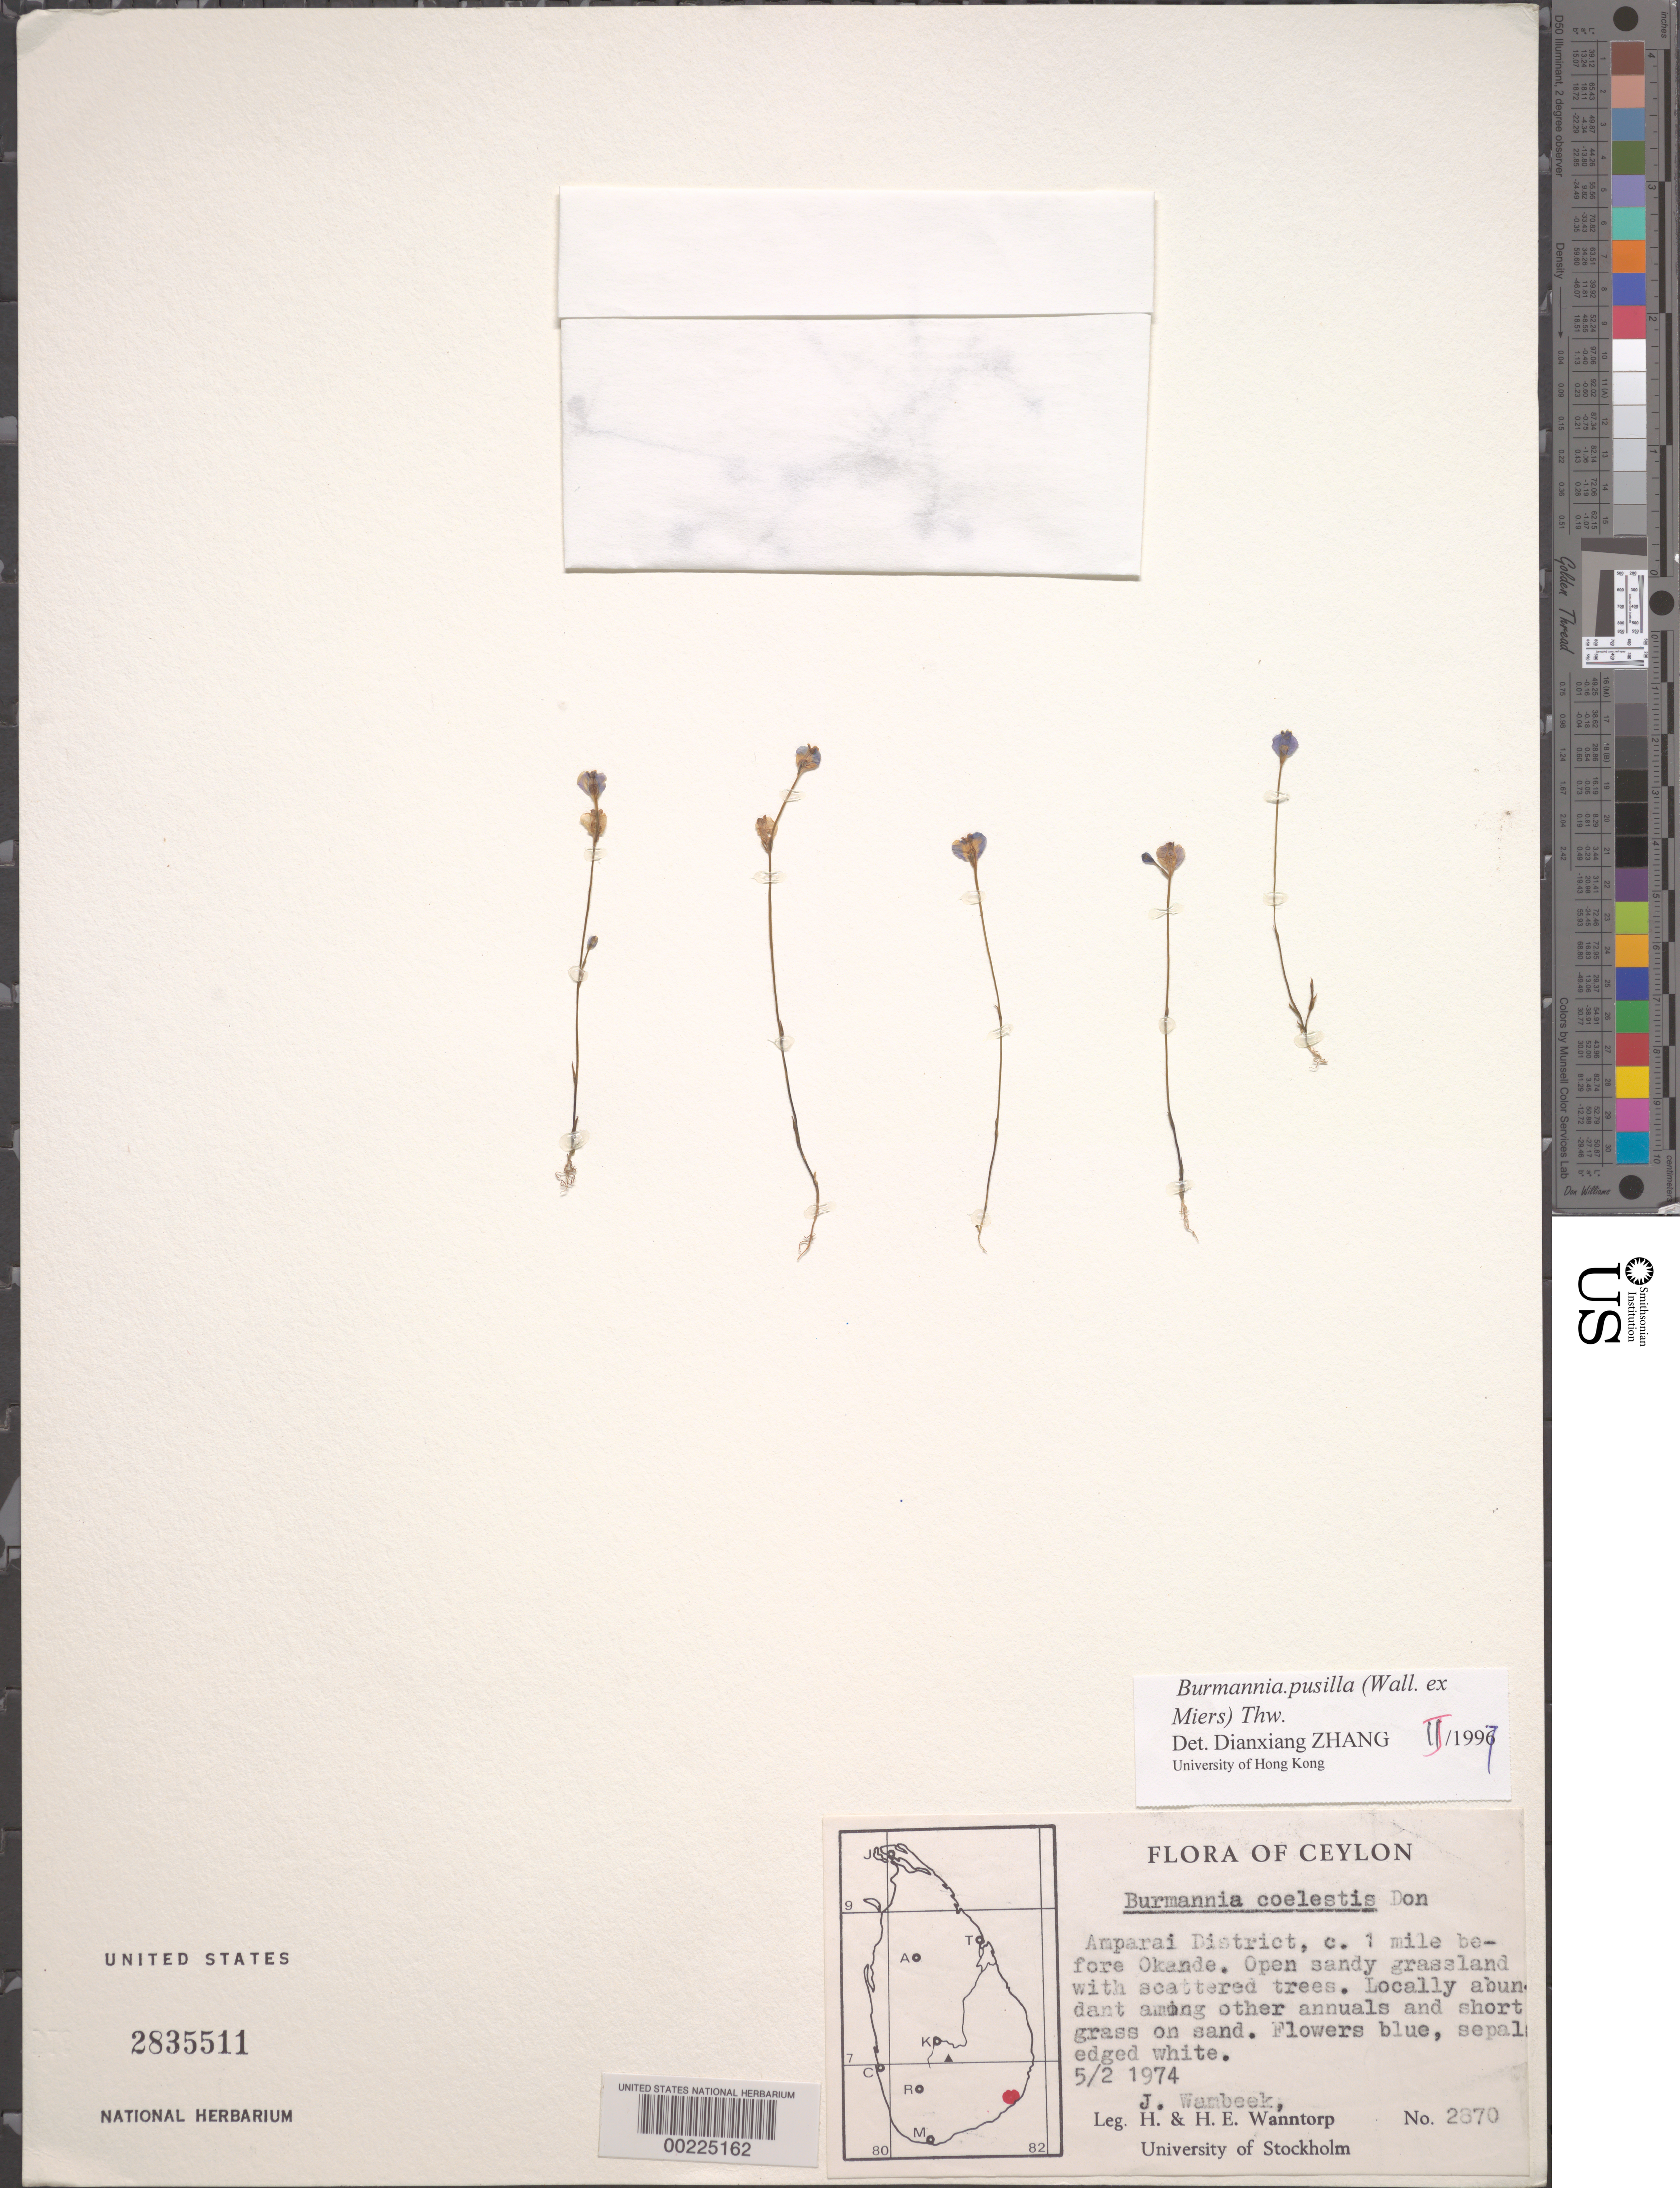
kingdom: Plantae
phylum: Tracheophyta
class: Liliopsida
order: Dioscoreales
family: Burmanniaceae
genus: Burmannia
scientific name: Burmannia pusilla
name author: Thwaites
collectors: J. Wambeek, H. Wanntorp & H.-E. Wanntorp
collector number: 2870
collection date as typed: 05 Feb 1974 or 02 May 1974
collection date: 1974-02-05 or 1974-05-02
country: Sri Lanka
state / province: Eastern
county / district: Amparai Dist.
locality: Ca 1 mi before okande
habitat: Open sandy grassland with scattered trees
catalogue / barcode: US 2835511